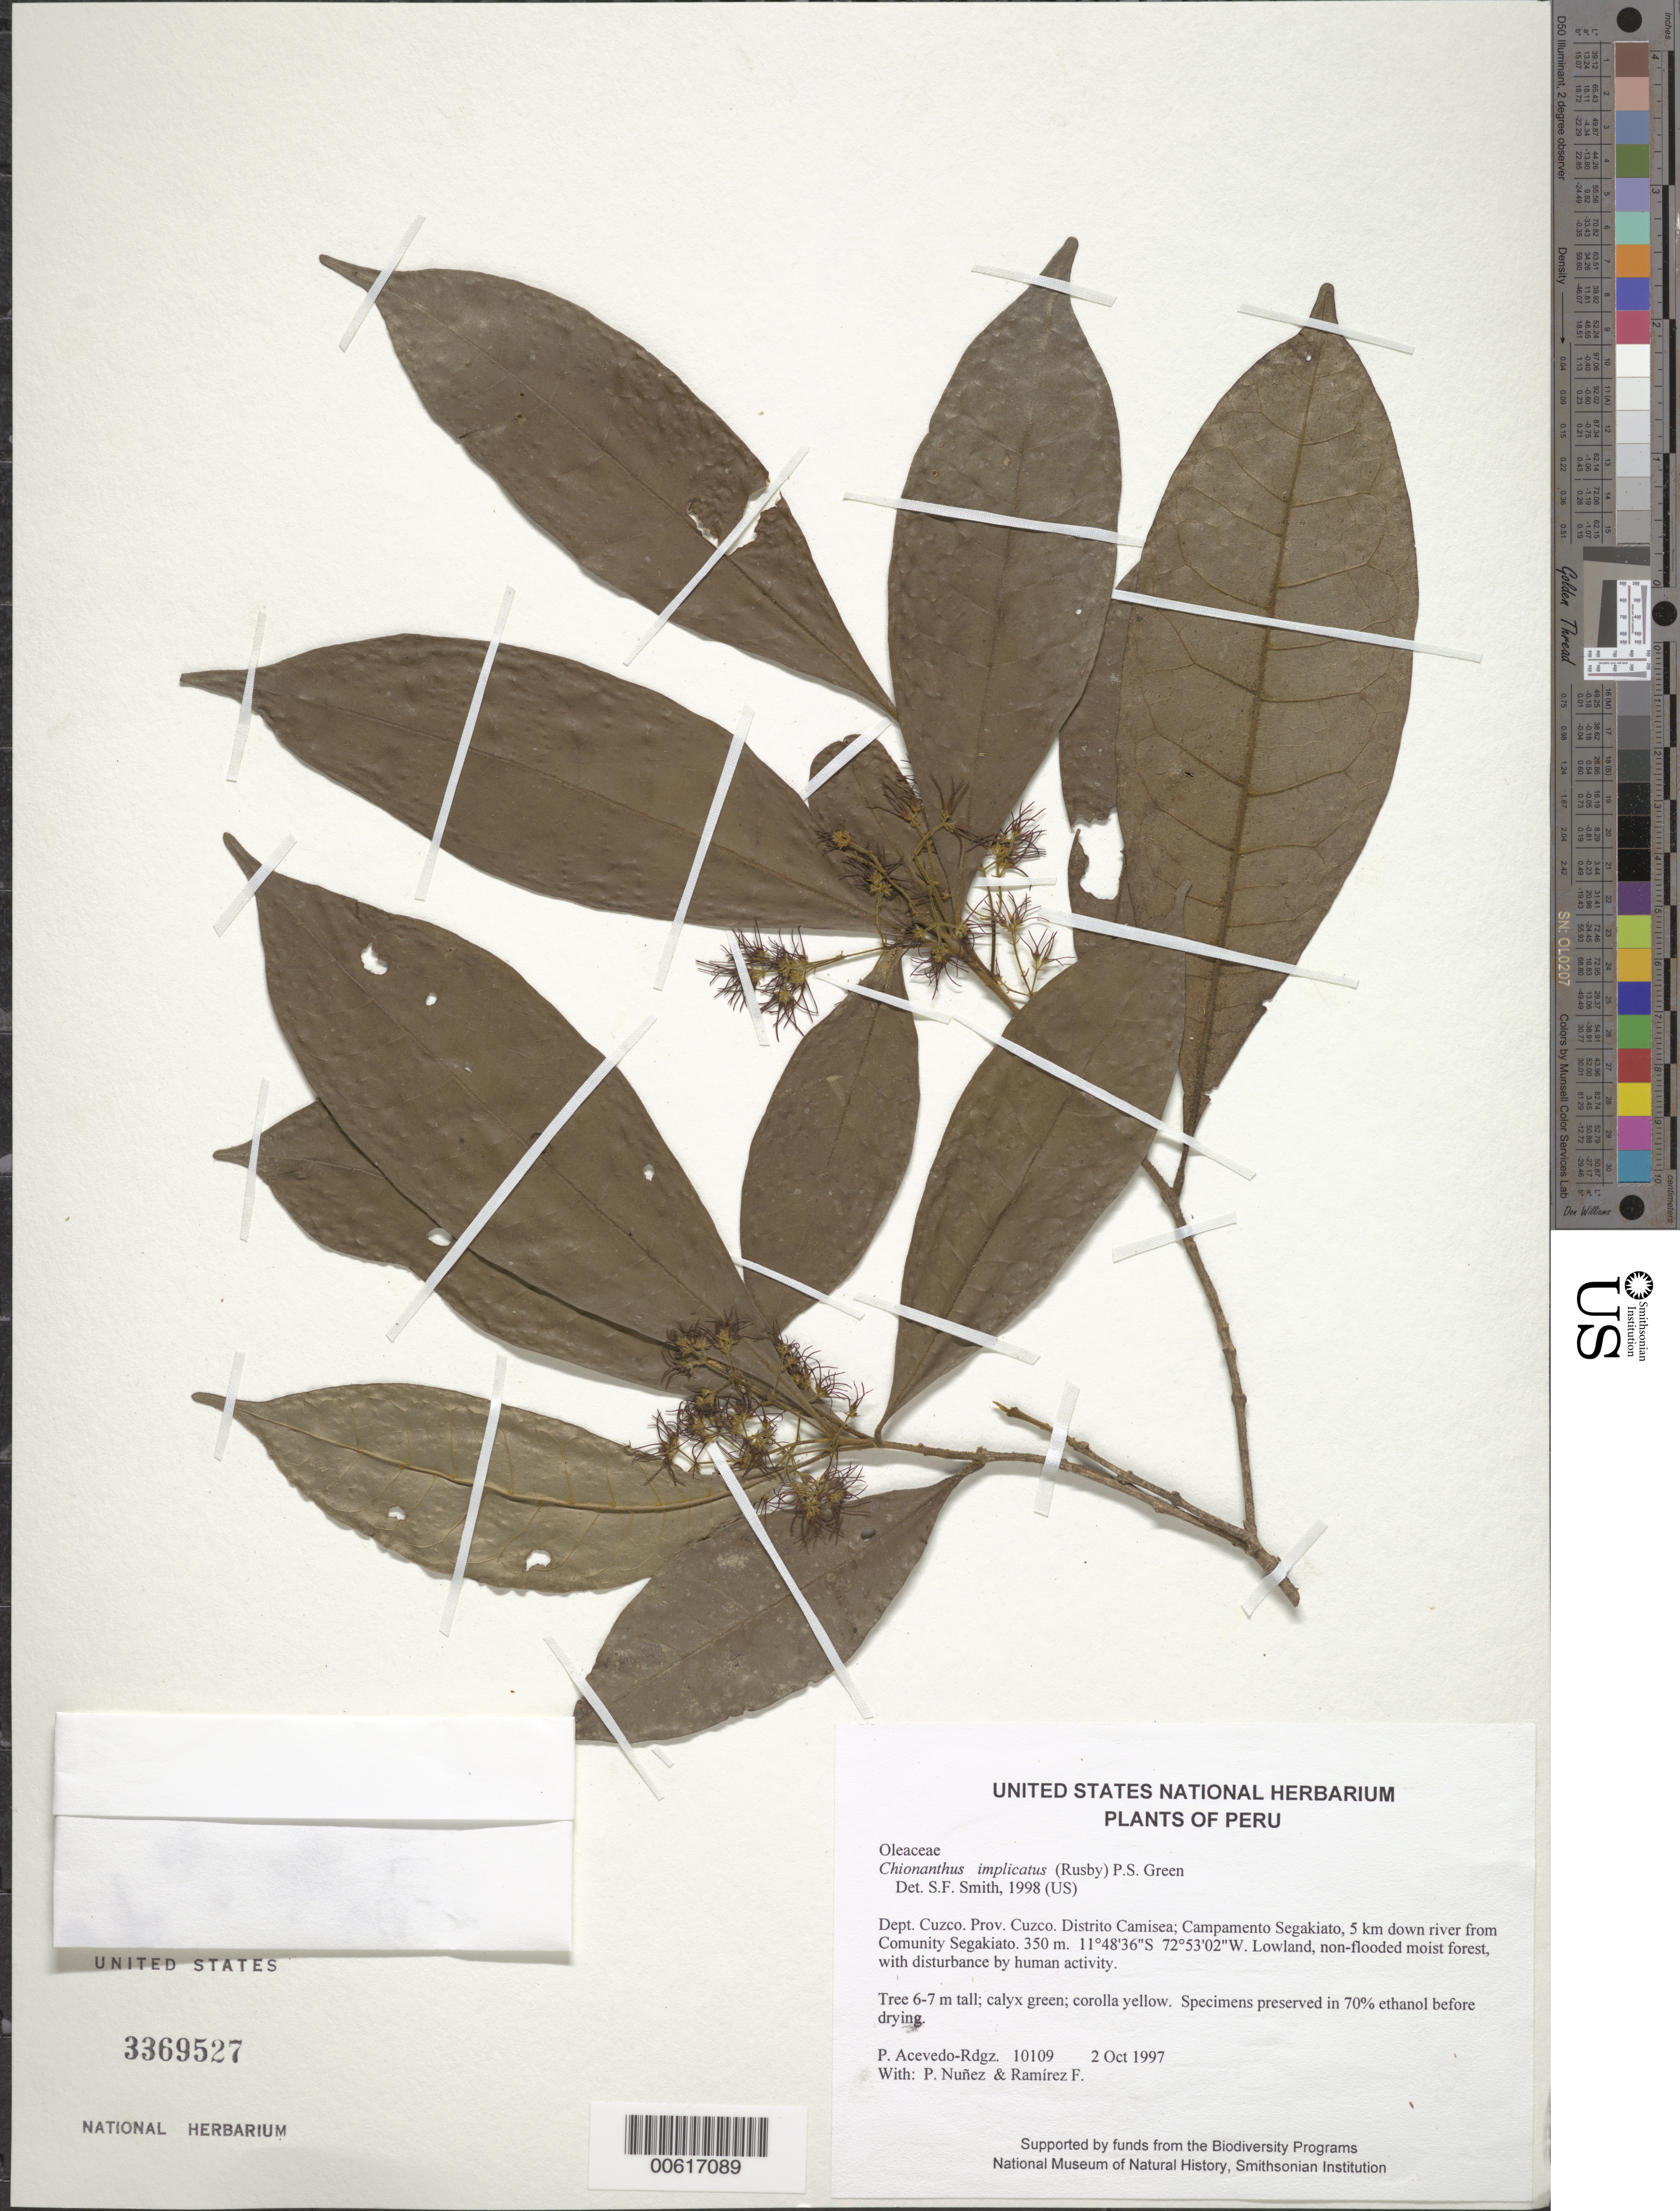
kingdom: Plantae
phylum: Tracheophyta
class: Magnoliopsida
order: Lamiales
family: Oleaceae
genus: Chionanthus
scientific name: Chionanthus implicatus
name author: (Rusby) P.S. Green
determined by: Smith, Stephen F., (US), NMNH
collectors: P. Acevedo-Rodr., P. Nuñez V. & F. Ramirez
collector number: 10109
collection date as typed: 02 Oct 1997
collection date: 1997-10-02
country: Peru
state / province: Cusco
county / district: Cusco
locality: Distrito Camisea; Campamento Segakiato, 5 km down river from Comunity Segakiato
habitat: Lowland, non-flooded moist forest, with disturbance by human activity.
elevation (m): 350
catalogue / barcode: US 3369527